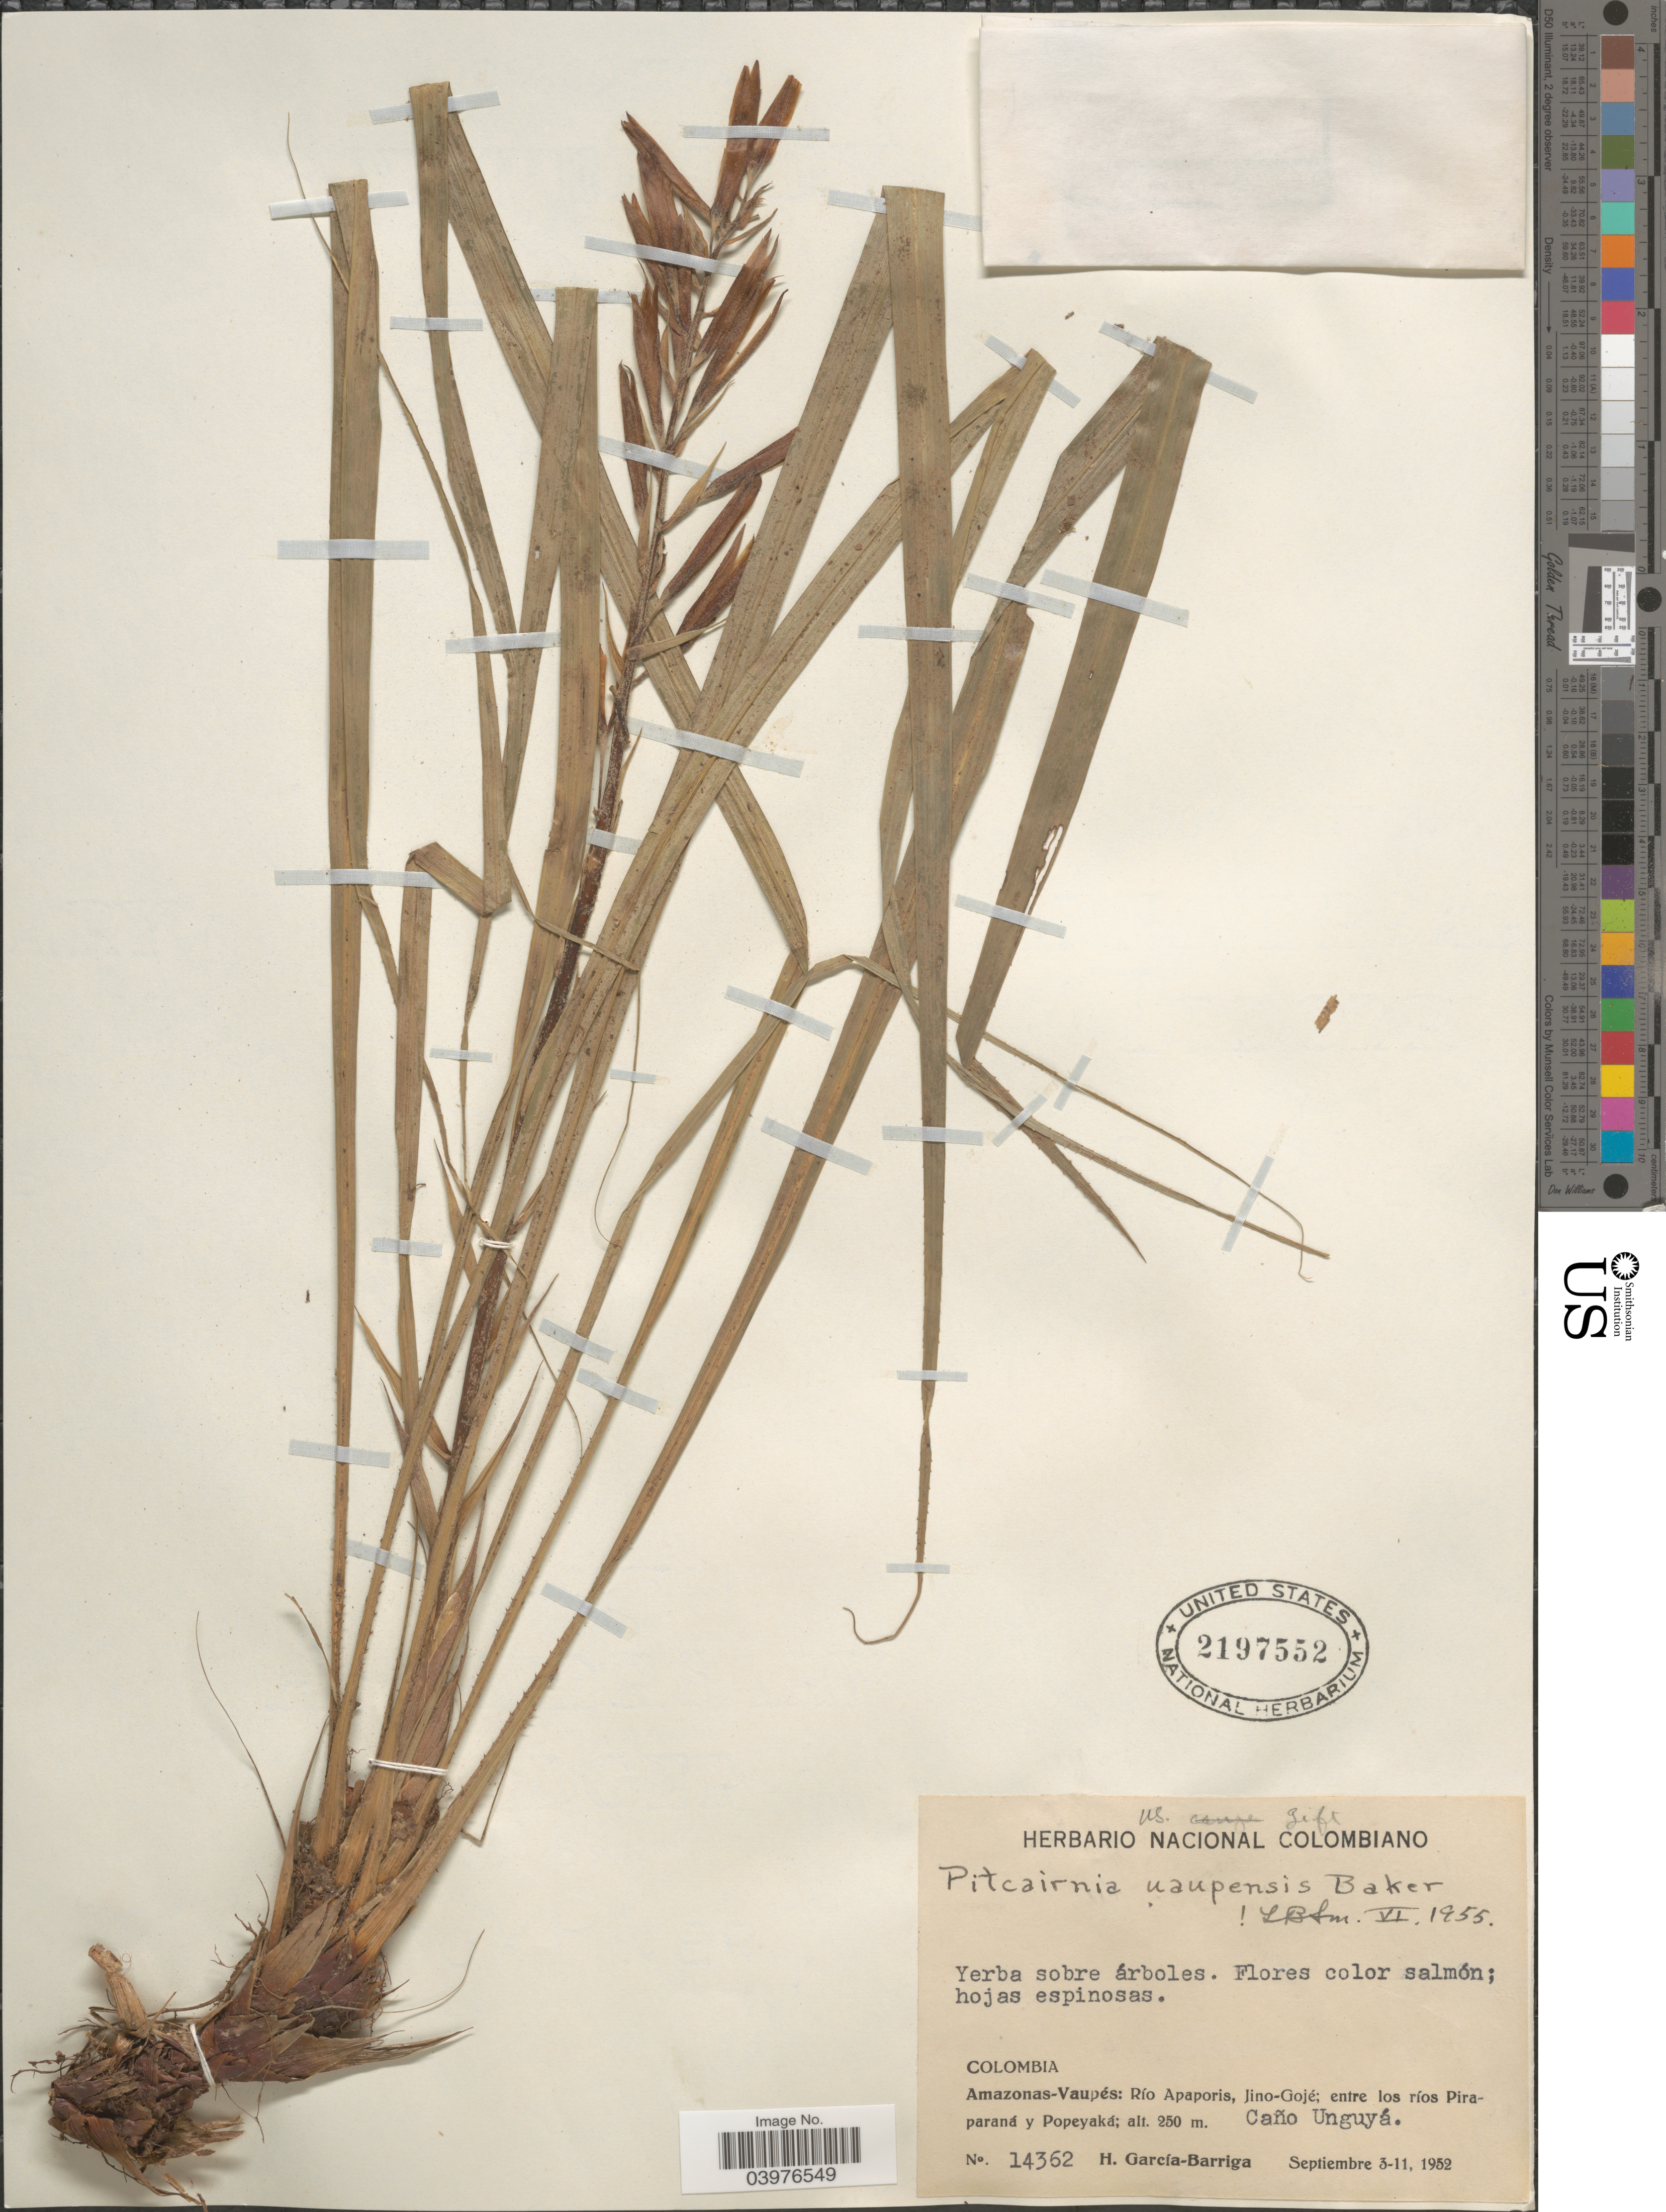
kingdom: Plantae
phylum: Tracheophyta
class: Liliopsida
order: Poales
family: Bromeliaceae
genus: Pitcairnia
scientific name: Pitcairnia uaupensis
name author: Baker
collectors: H. García Barriga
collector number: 14362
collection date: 1952-09-03/1952-09-11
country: Colombia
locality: Amazonas-Vaupés: Río Apaporis, Jino-Gojé; entre los ríos Piraparaná y Popeyaká; Caño Unguyá.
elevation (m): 250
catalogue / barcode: US 2197552